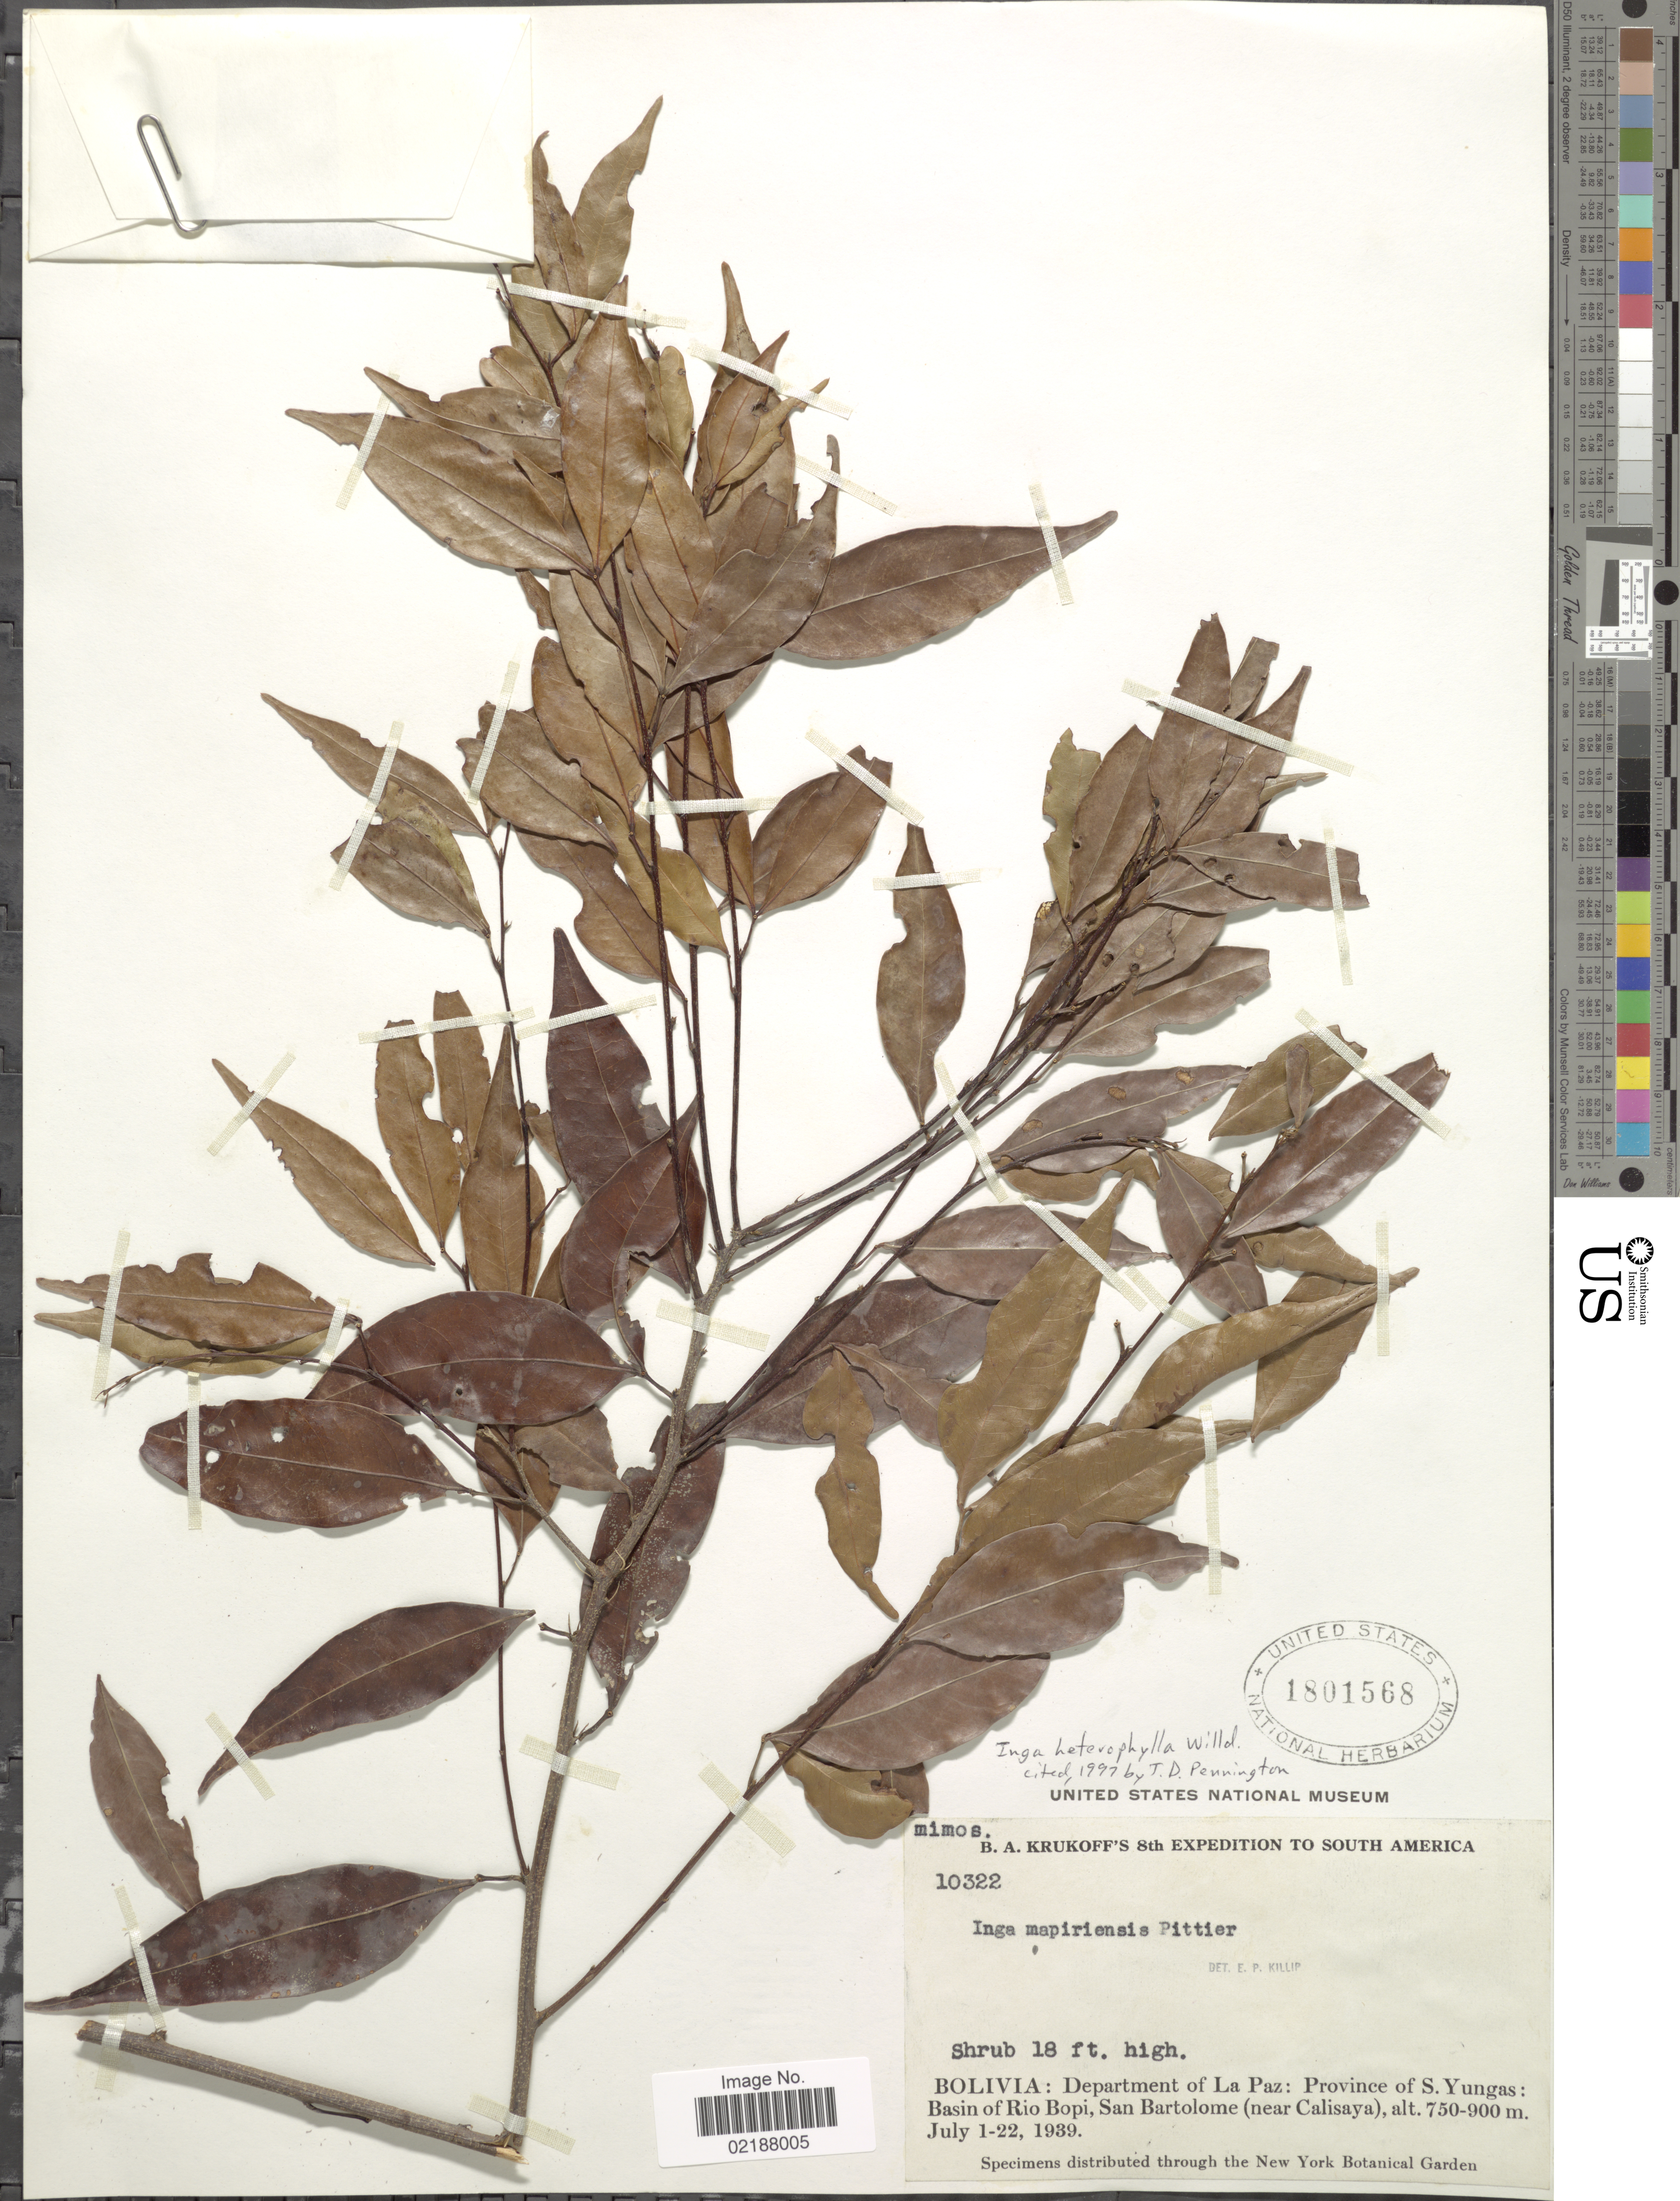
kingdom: Plantae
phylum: Tracheophyta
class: Magnoliopsida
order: Fabales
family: Fabaceae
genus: Inga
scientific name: Inga heterophylla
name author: Willd.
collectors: B. A. Krukoff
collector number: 10322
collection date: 1939-07-01/1939-07-22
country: Bolivia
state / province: La Paz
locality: Department of La Paz: Province of S. Yungas: Basin of Rio Bopi, San Bartolome (near Calisaya)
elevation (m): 750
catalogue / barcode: US 1801568